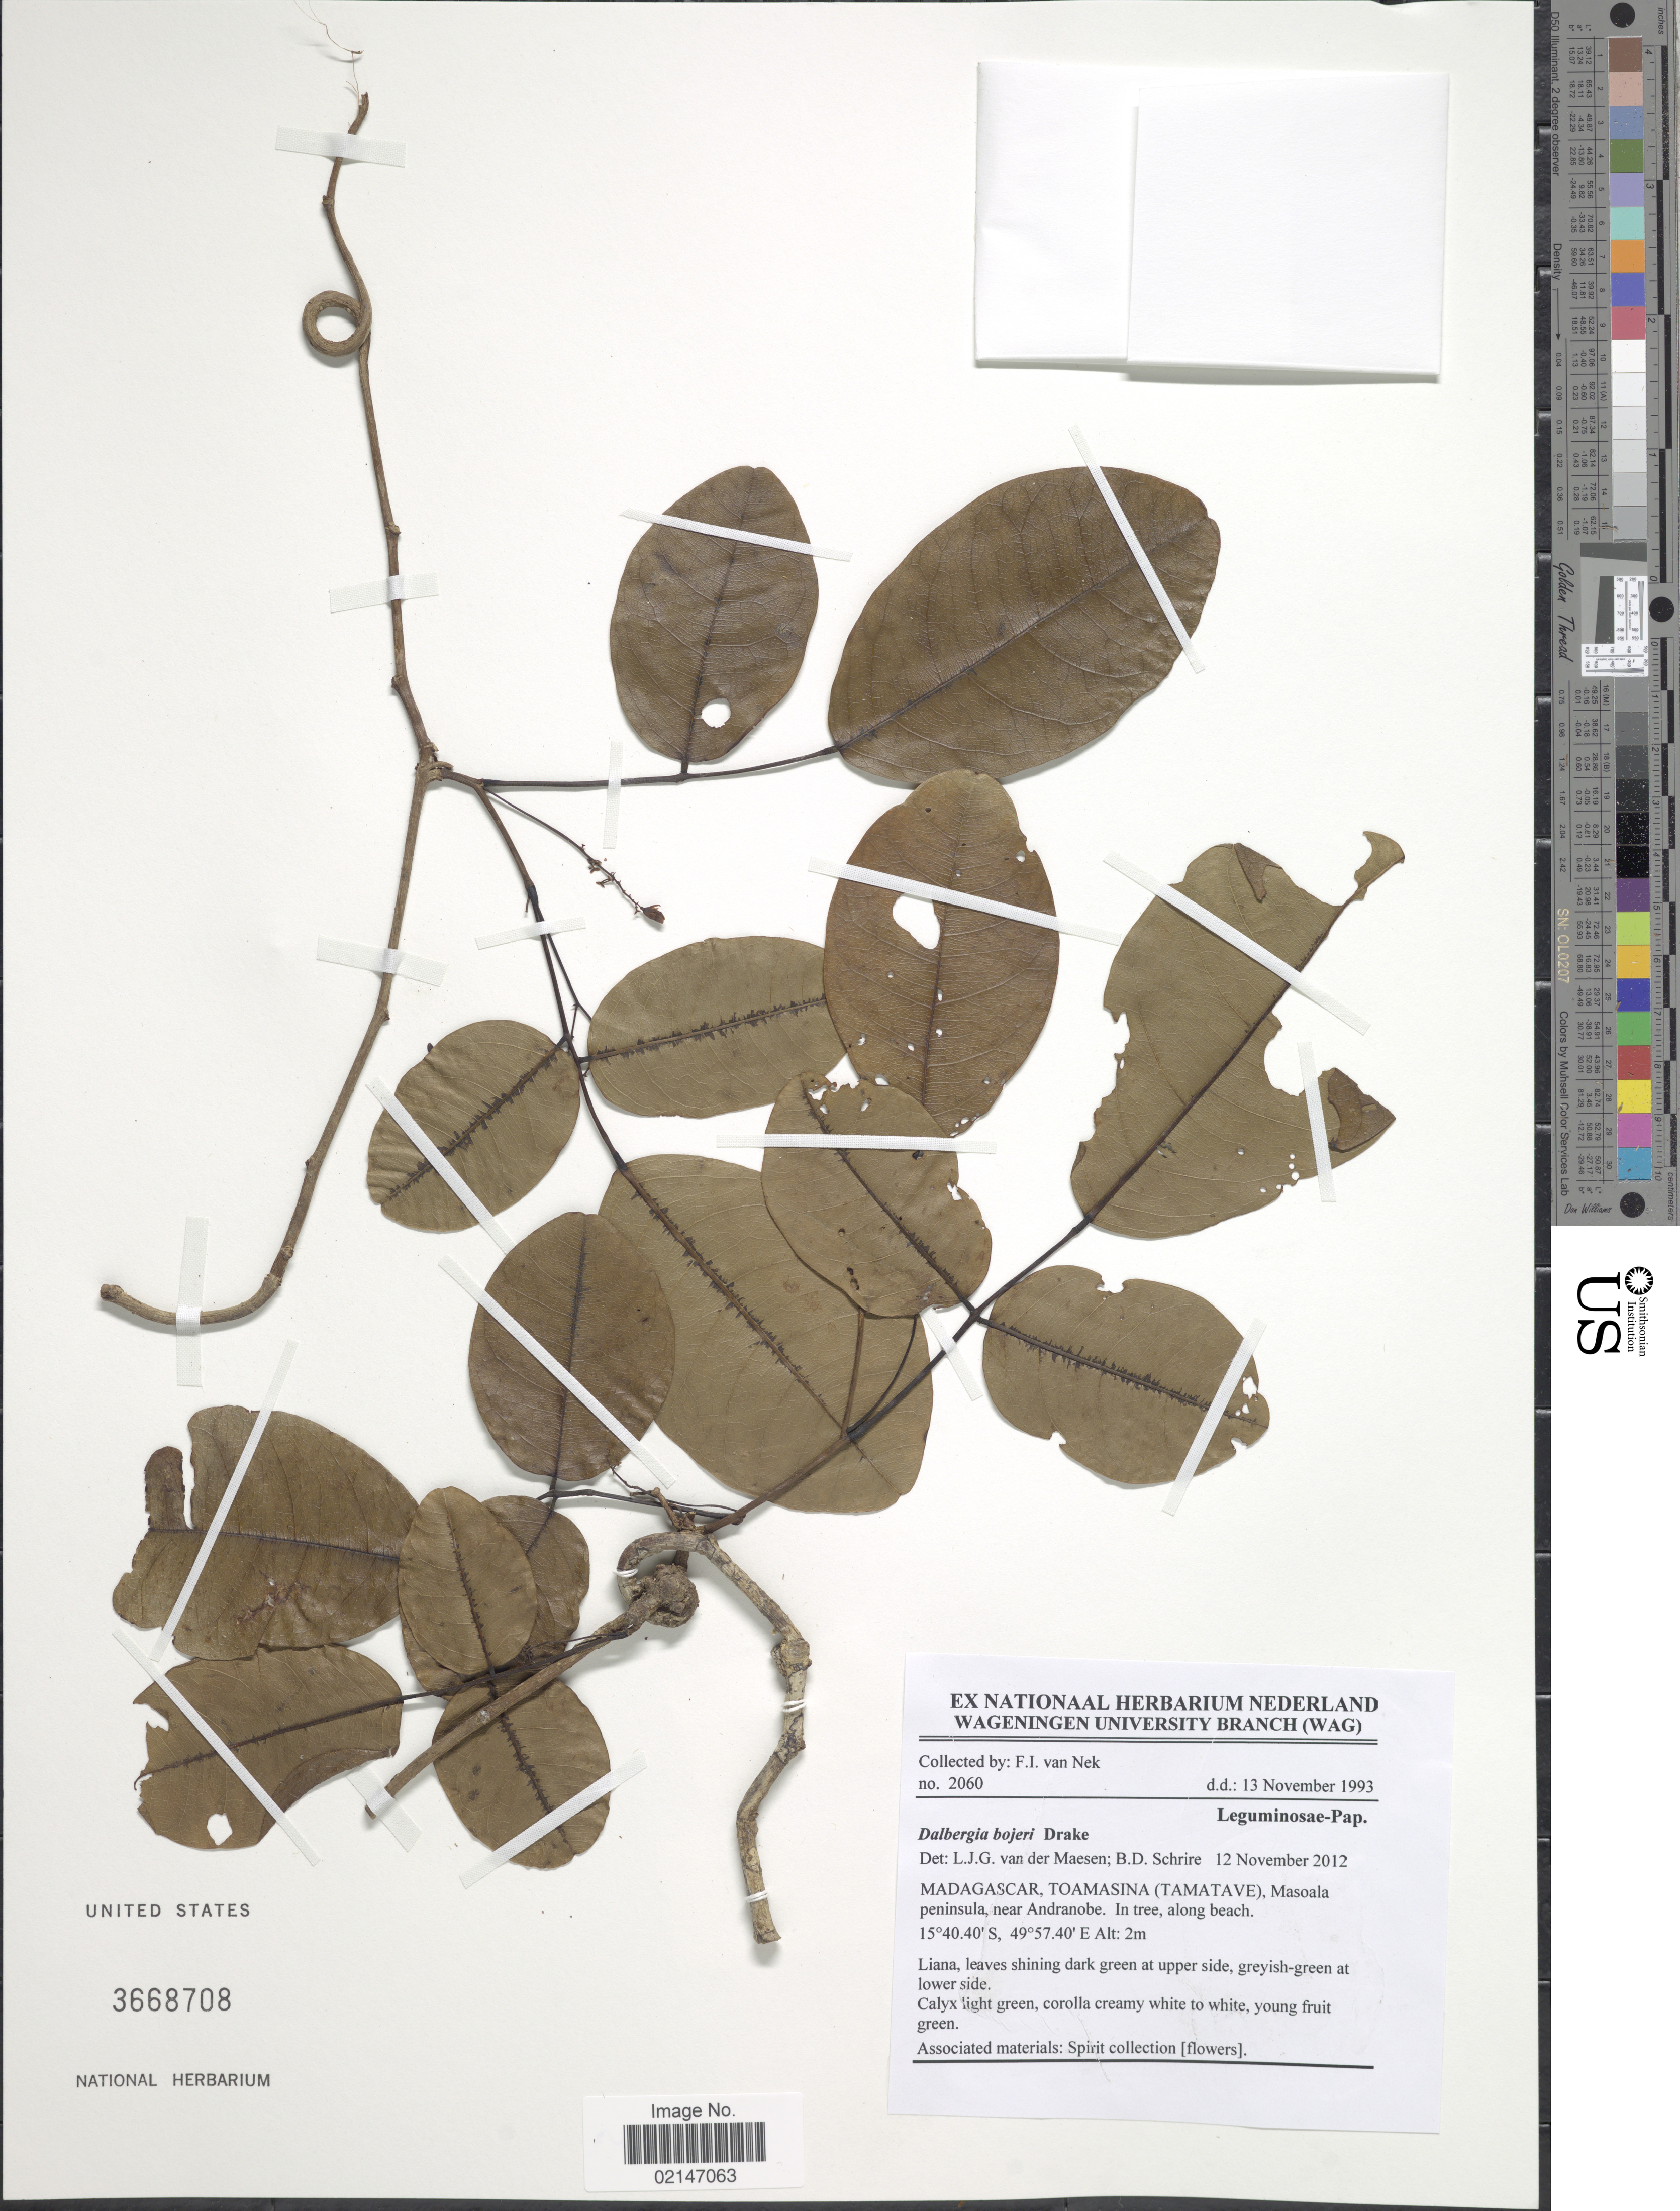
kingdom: Plantae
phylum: Tracheophyta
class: Magnoliopsida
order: Fabales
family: Fabaceae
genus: Dalbergia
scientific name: Dalbergia bojeri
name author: Drake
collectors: F. van Nek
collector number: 2060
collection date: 1993-11-13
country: Madagascar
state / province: Analanjirofo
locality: (Tamatave), Masoala peninsula, near Andranobem, in tree, along beach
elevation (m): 2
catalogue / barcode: US 3668708